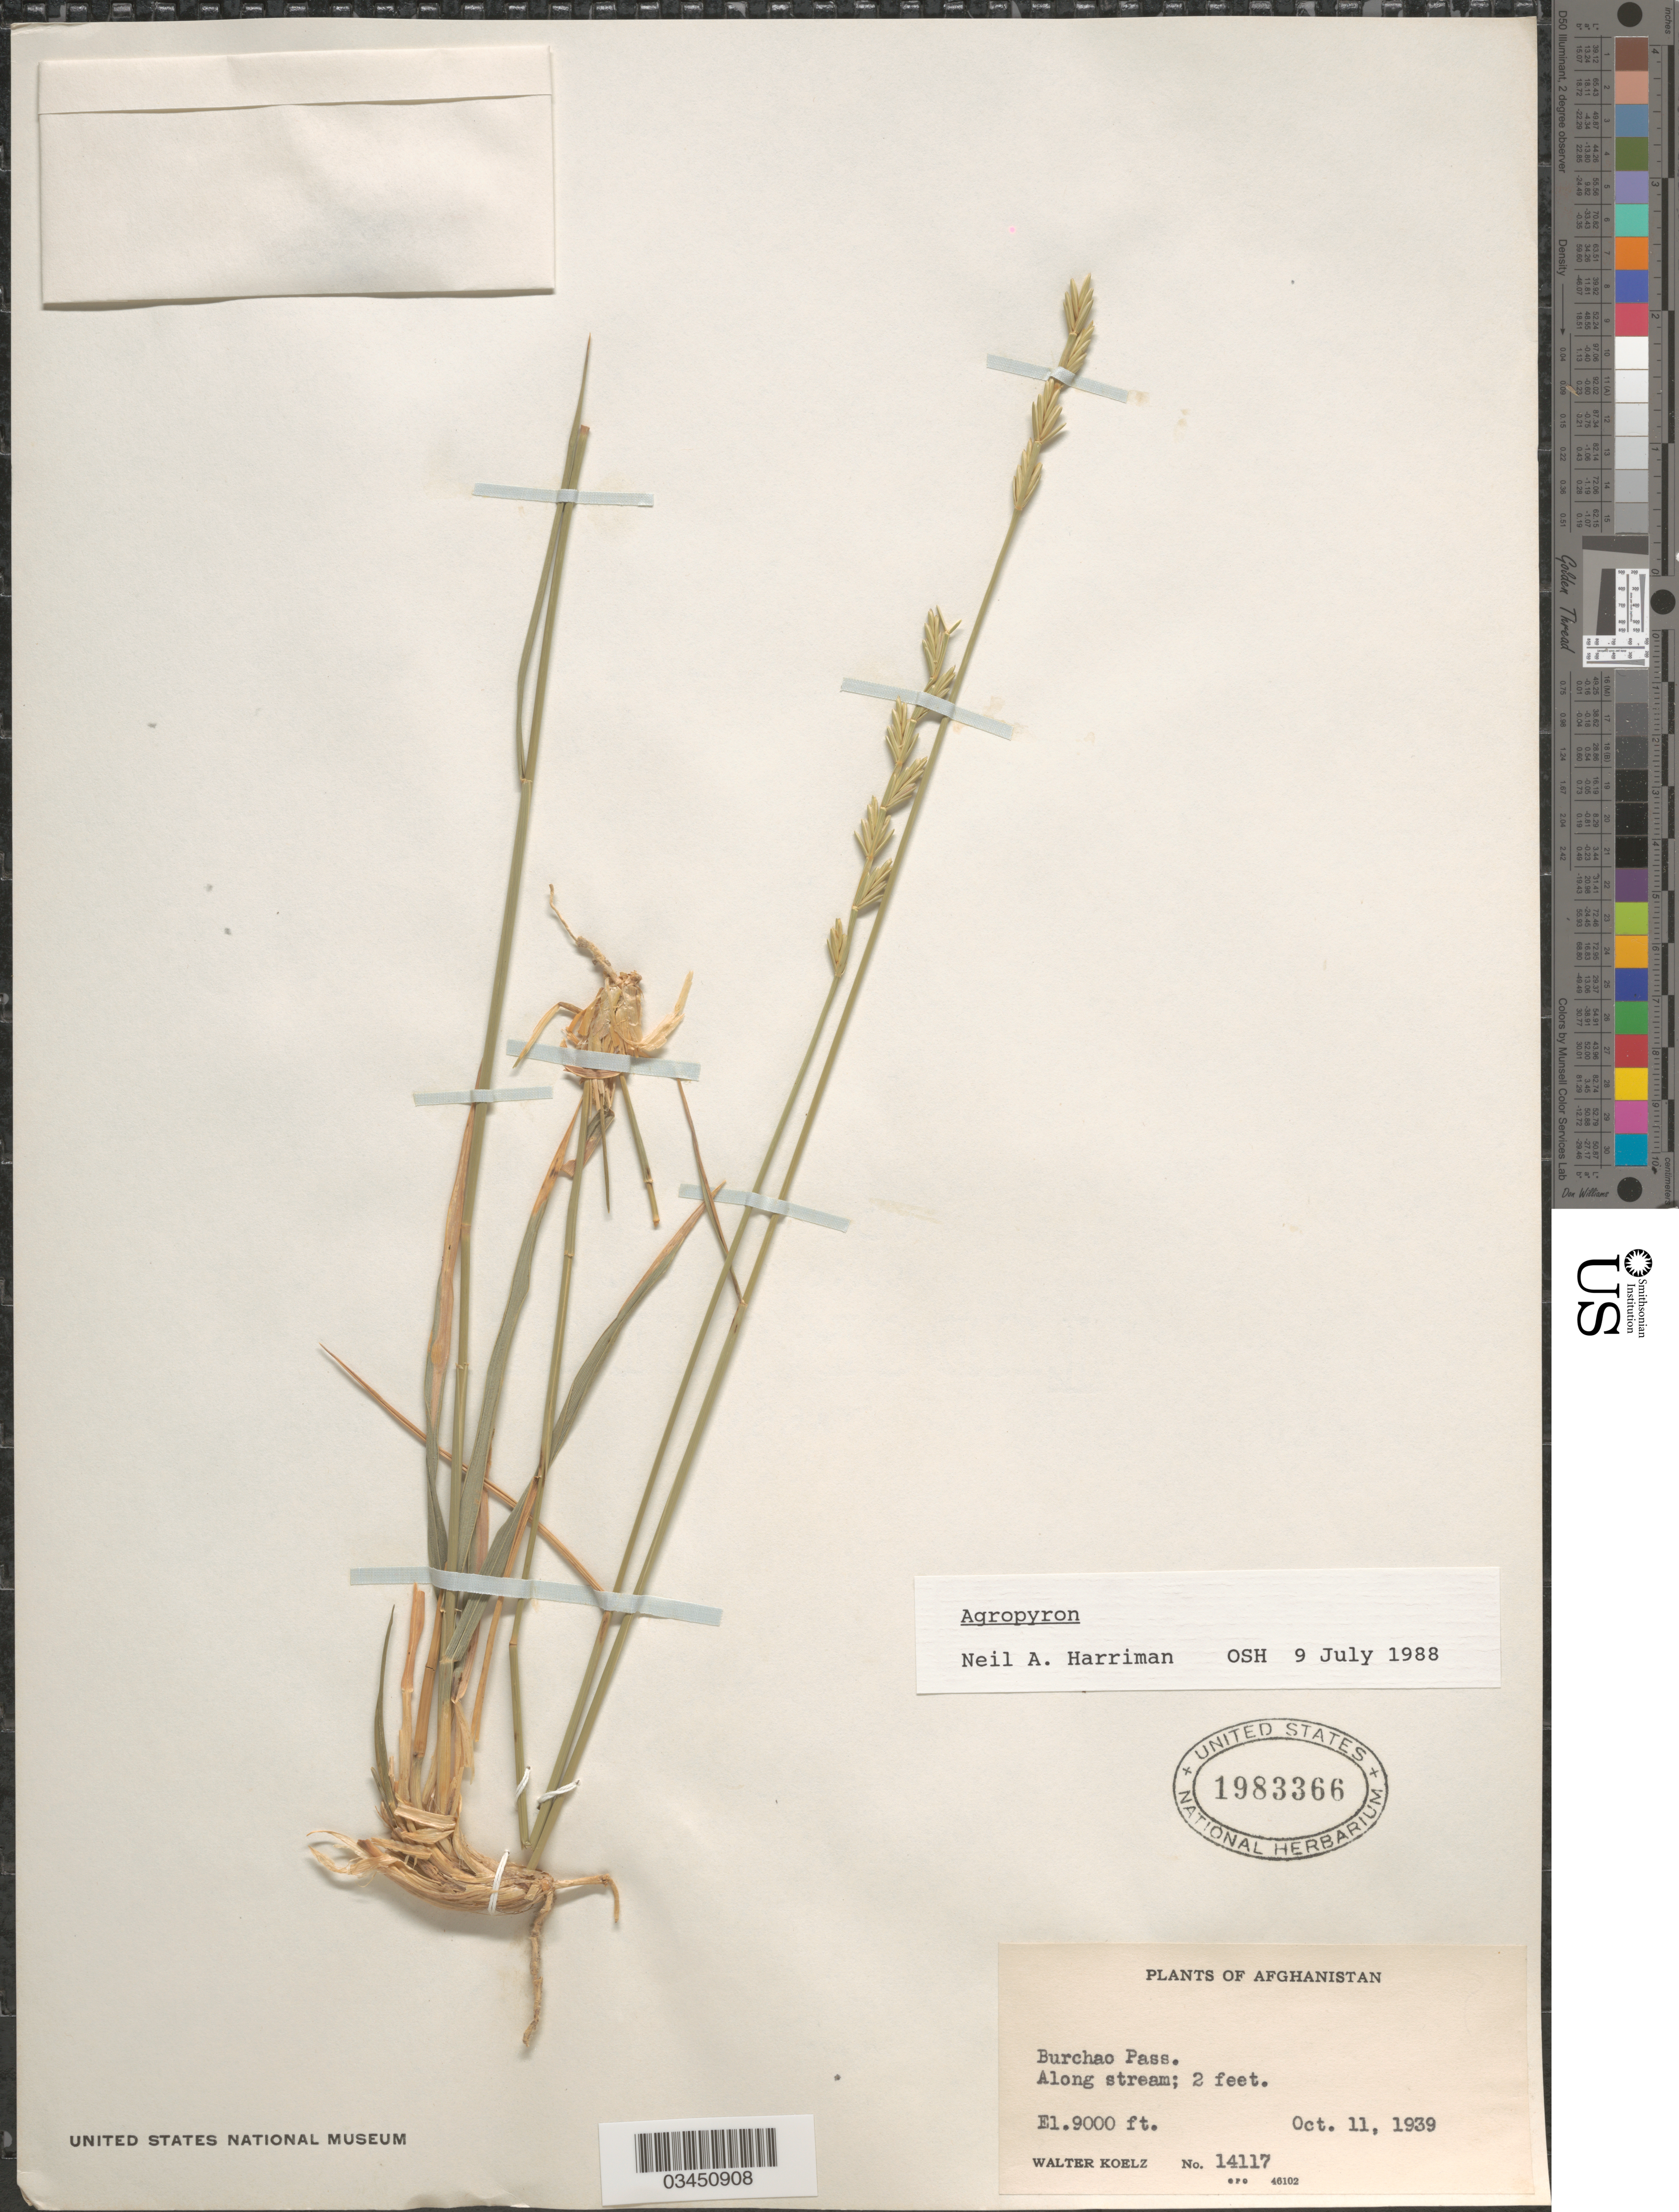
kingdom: Plantae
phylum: Tracheophyta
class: Liliopsida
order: Poales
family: Poaceae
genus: Elymus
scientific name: Elymus sp.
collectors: W. N. Koelz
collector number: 14117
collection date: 1939-10-11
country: Afghanistan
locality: Burchao Pass. Along stream.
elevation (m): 2743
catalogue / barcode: US 1983366